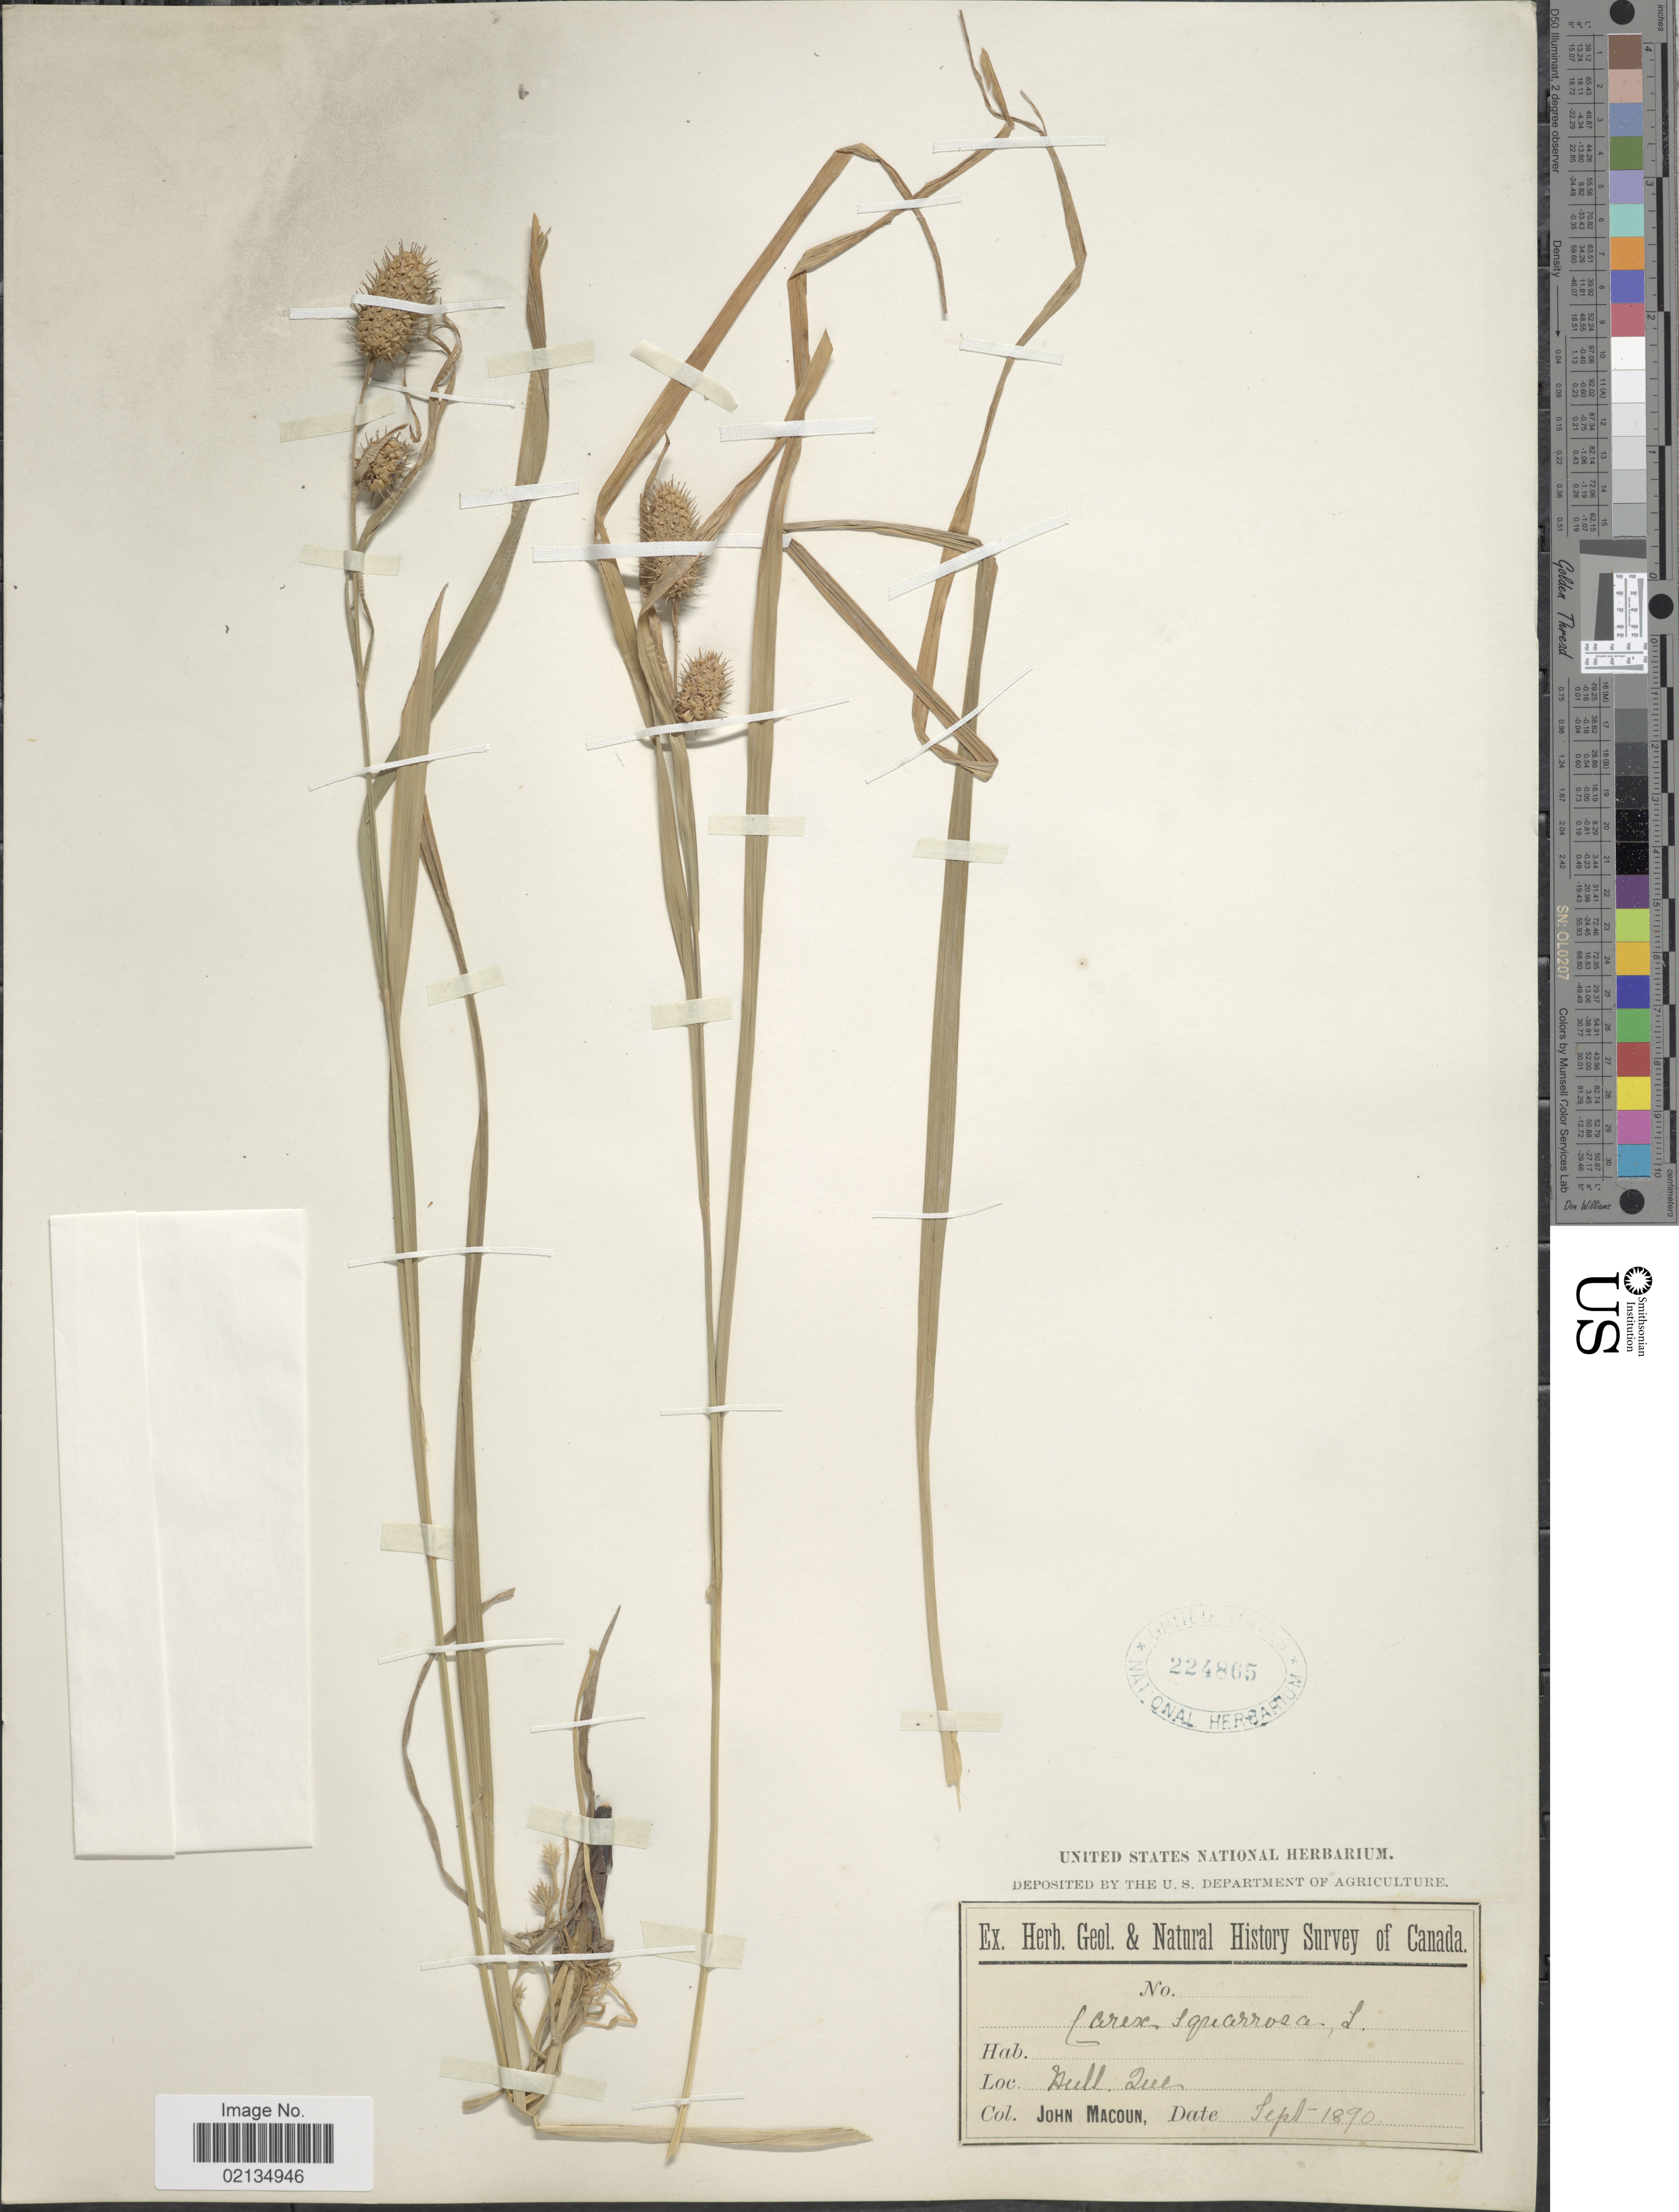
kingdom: Plantae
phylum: Tracheophyta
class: Liliopsida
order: Poales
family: Cyperaceae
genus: Carex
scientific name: Carex squarrosa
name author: L.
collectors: J. Macoun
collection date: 1890-09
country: Canada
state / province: Quebec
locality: Null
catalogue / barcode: US 224865